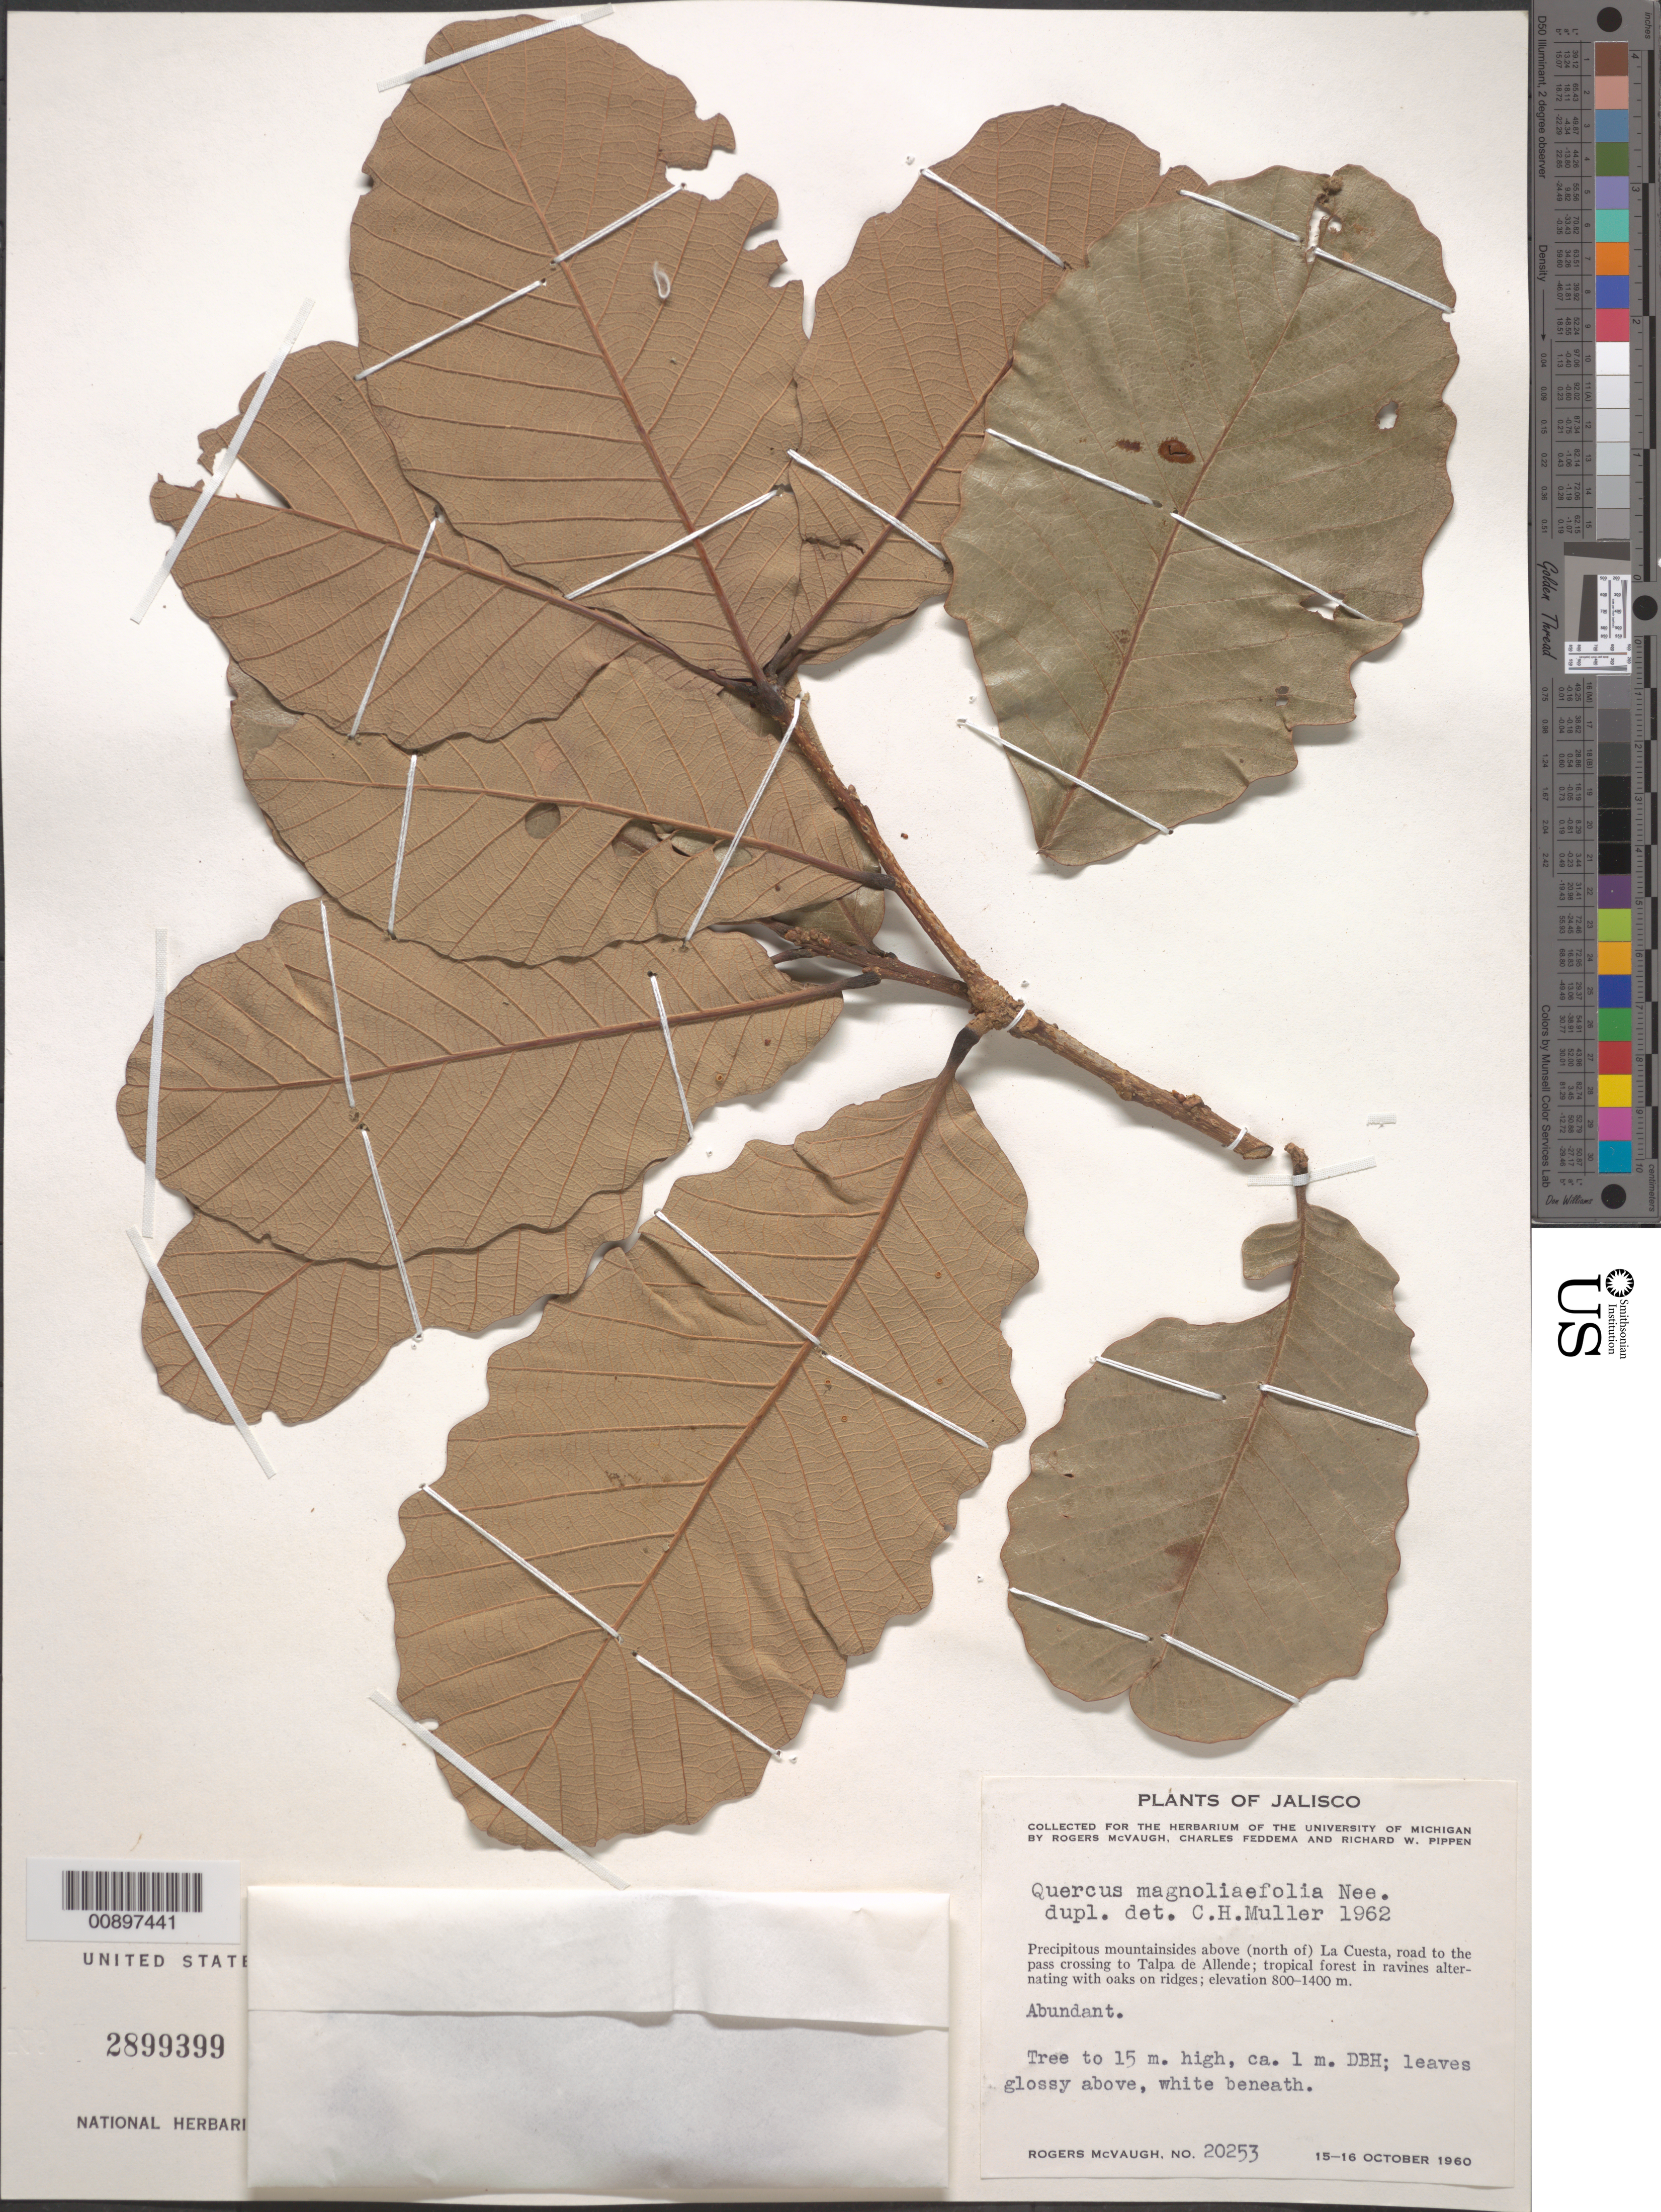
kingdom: Plantae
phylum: Tracheophyta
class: Magnoliopsida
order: Fagales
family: Fagaceae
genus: Quercus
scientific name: Quercus magnoliifolia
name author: Née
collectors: R. McVaugh, C. Feddema & R. W. Pippen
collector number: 20253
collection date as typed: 15 Oct 1960 to 16 Oct 1960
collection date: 1960-10-15/1960-10-16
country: Mexico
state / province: Jalisco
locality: Precipitous mountainsides above (north of) La Cuesta, road to the pass crossing to Talpa de Allende.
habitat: Tropical forest in ravines alternating with oaks on ridges.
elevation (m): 1400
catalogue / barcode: US 2899399